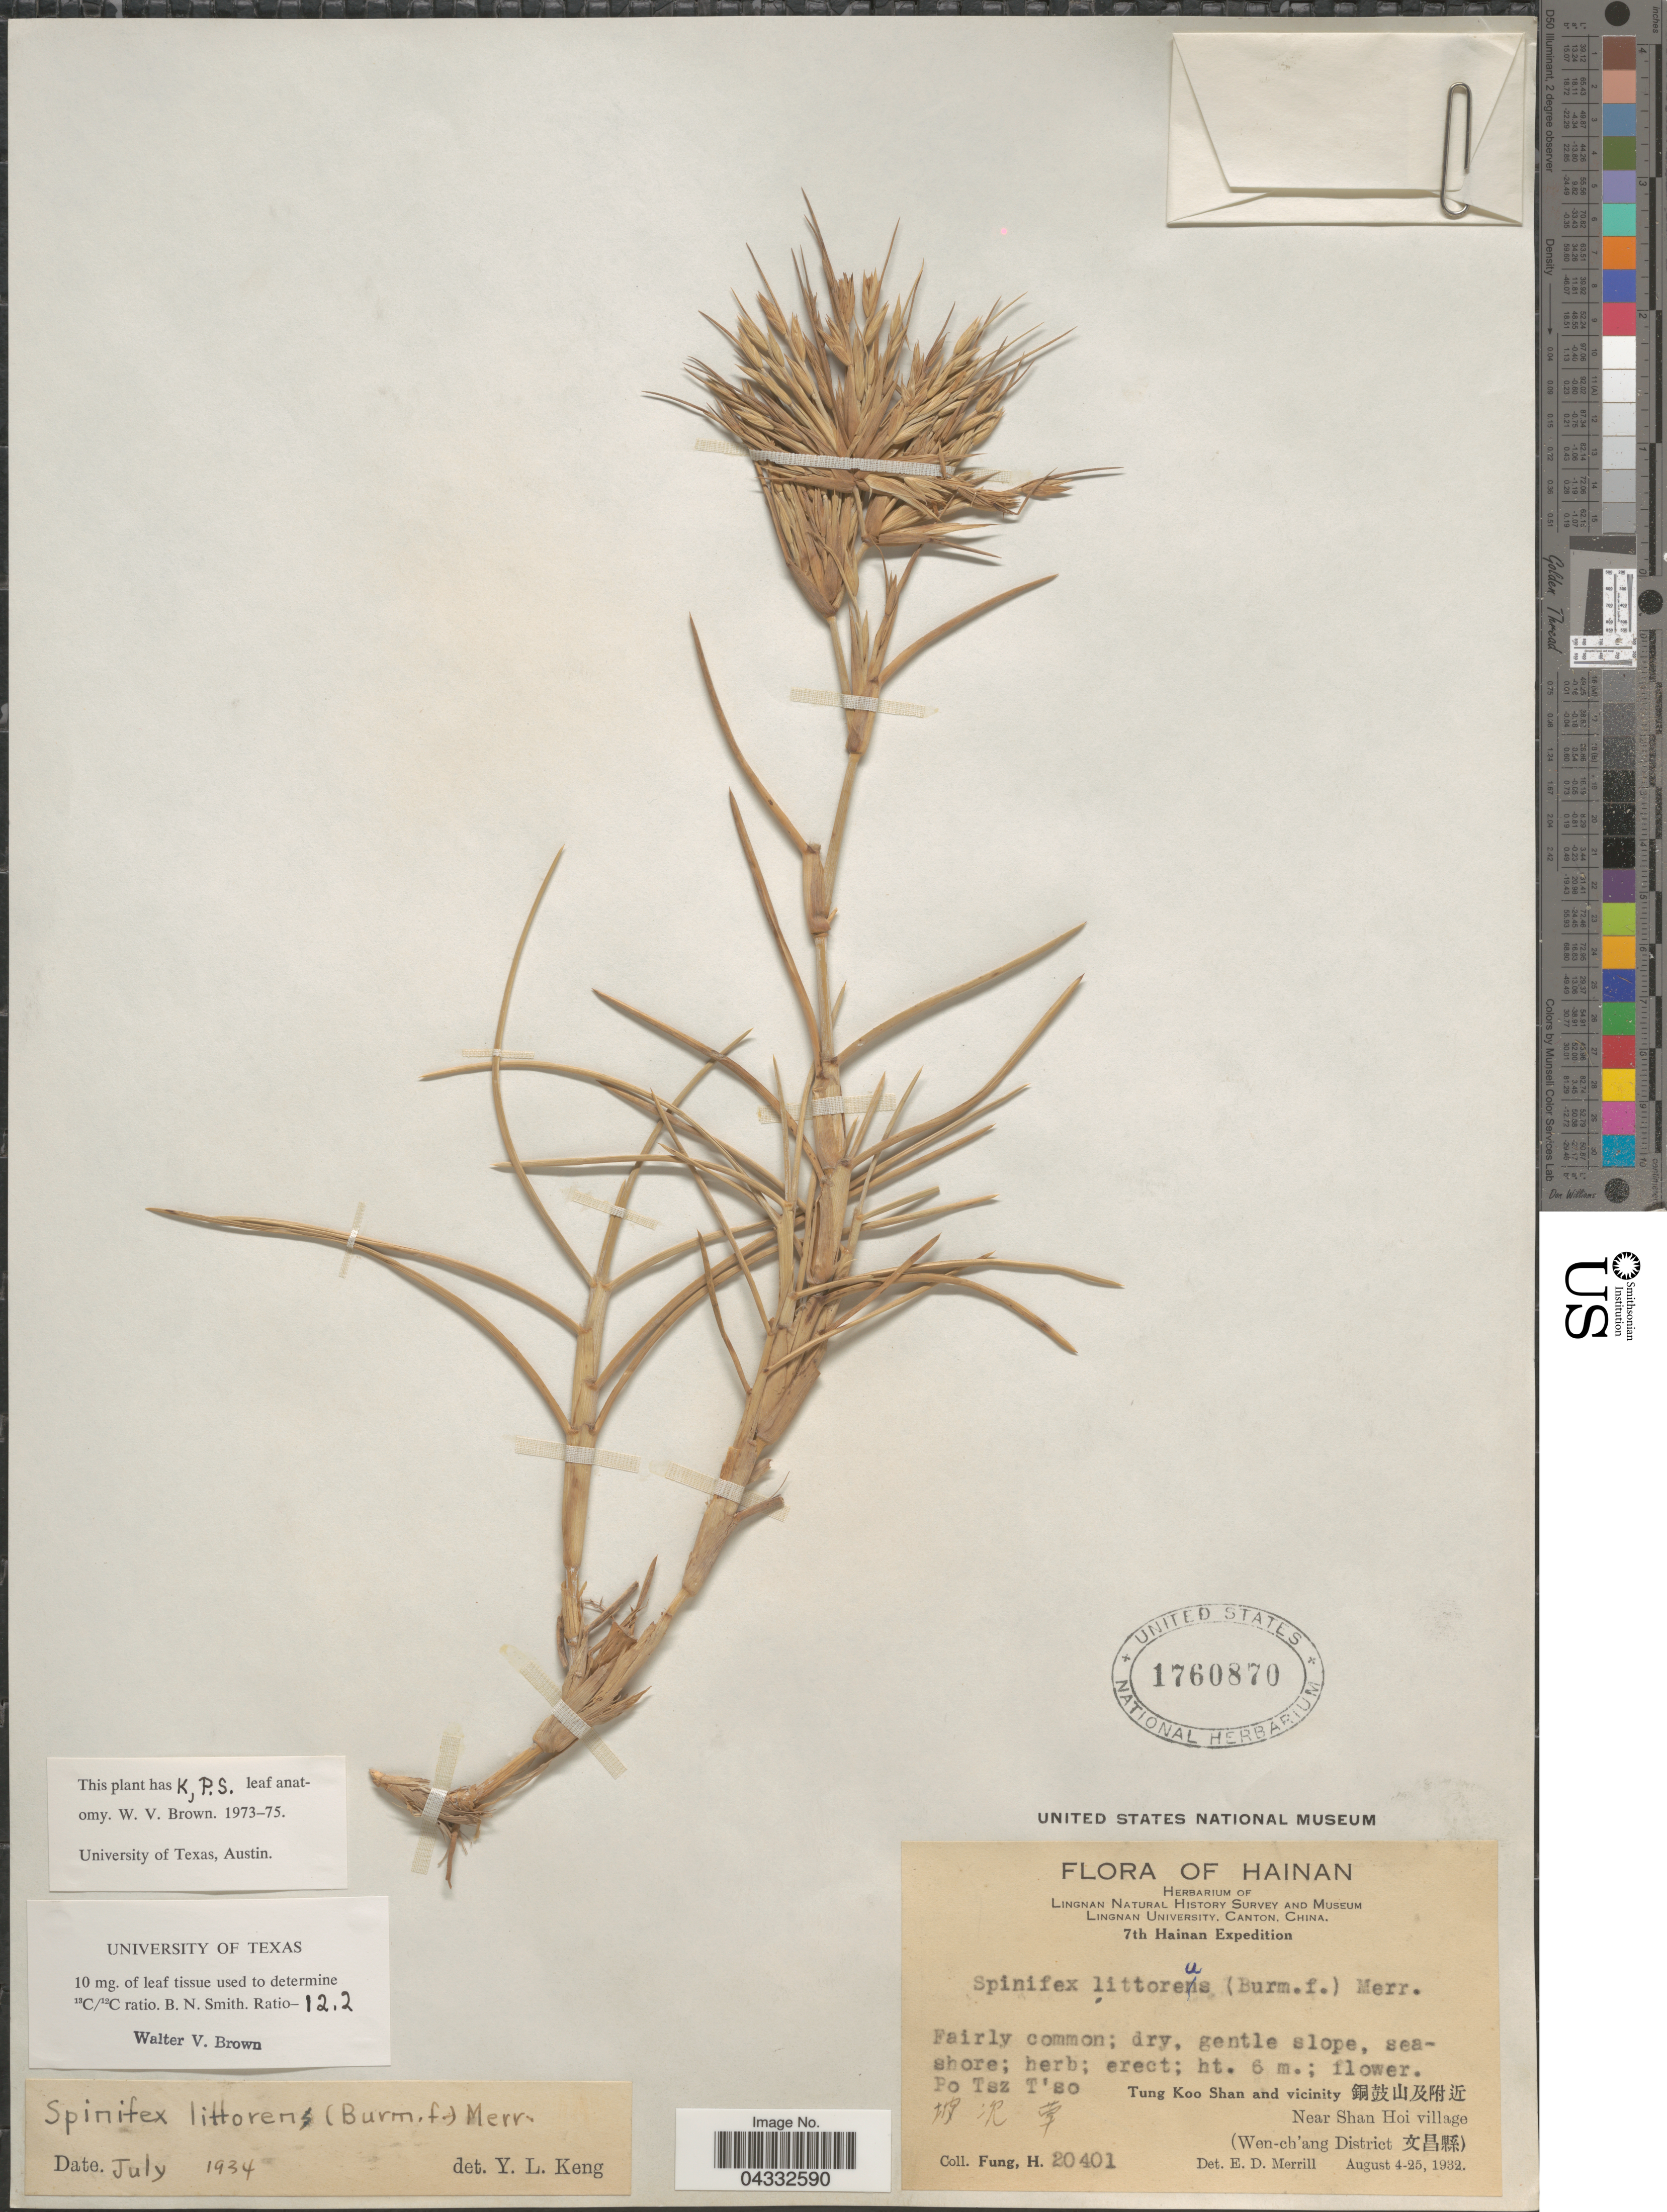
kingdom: Plantae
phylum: Tracheophyta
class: Liliopsida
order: Poales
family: Poaceae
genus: Spinifex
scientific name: Spinifex littoreus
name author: (Burm. f.) Merr.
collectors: H. Fung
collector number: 20401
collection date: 1932-08-04/1932-08-25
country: China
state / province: Hainan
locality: Herbarium of Lingnan Natural Survey. 7th Hainan Expedition. Po Tsz T'so. X. Tung Koo Shan and vicinity. X. Near Shan Hoi village. (Wen-ch'ang District X).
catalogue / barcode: US 1760870